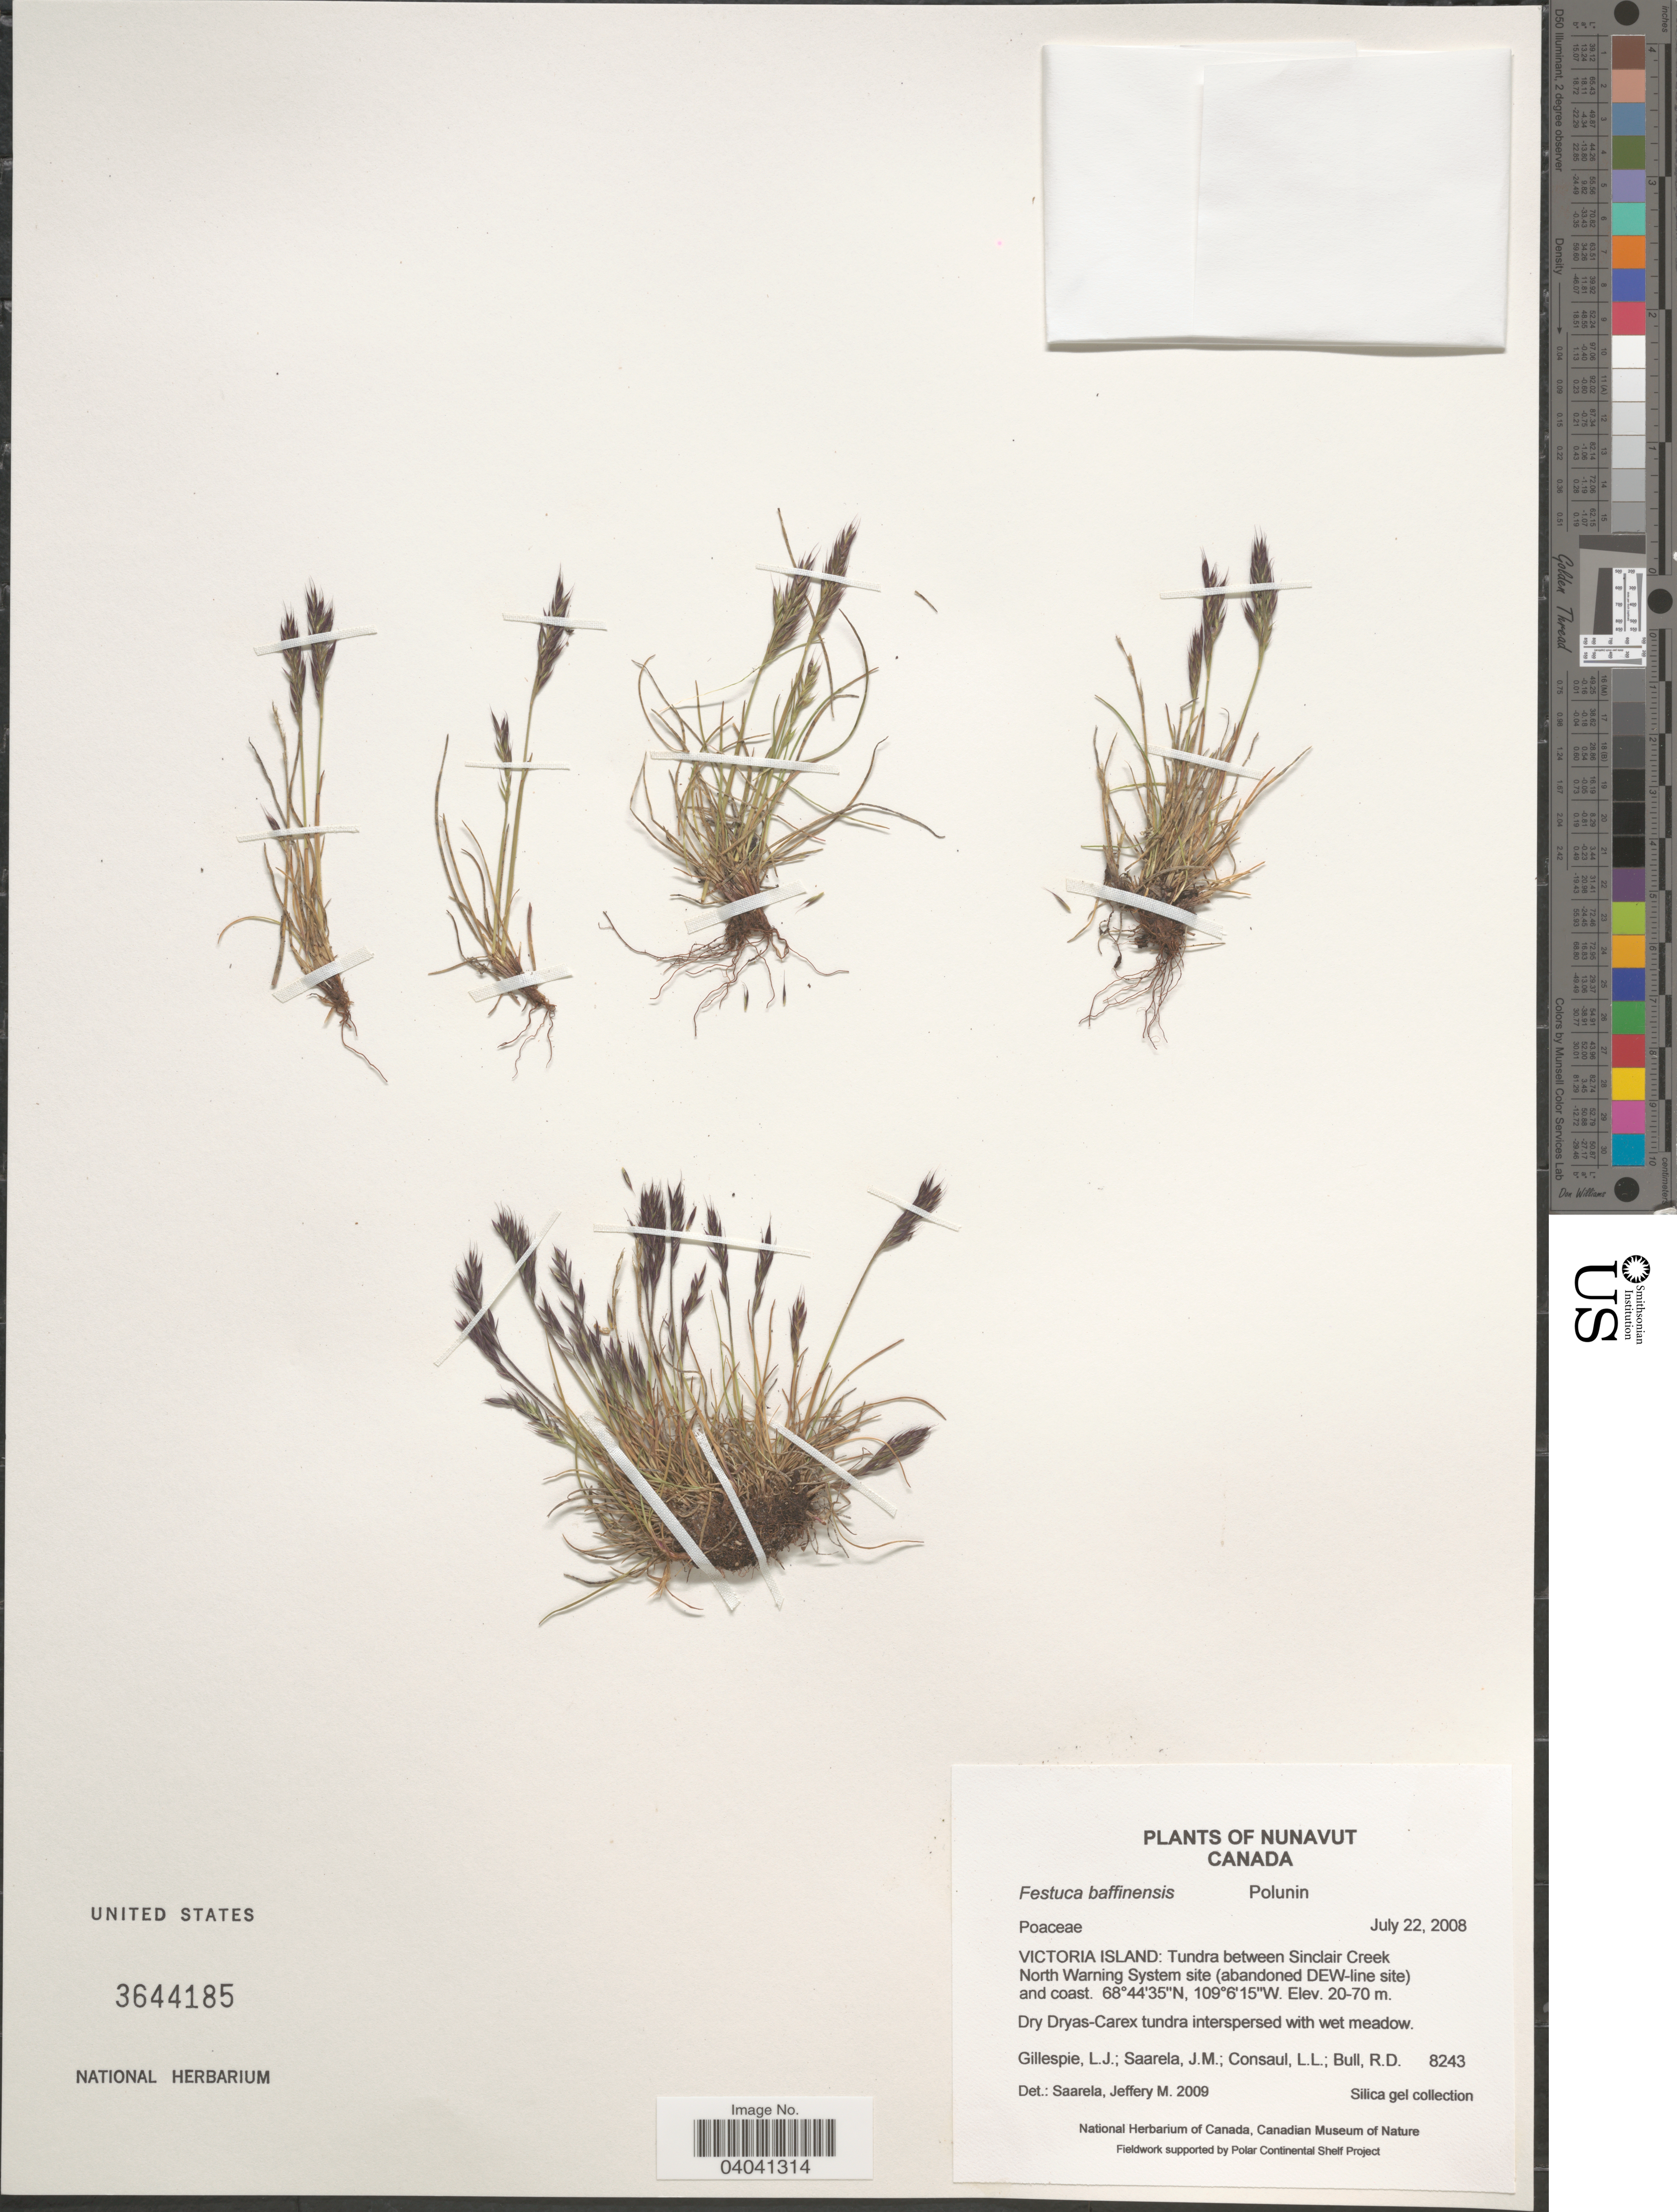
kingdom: Plantae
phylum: Tracheophyta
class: Liliopsida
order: Poales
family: Poaceae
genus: Festuca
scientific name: Festuca baffinensis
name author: Polunin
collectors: L. Gillespie, J. Saarela, L. Consaul & R. Bull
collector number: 8243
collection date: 2008-07-22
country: Canada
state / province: Nunavut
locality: Victoria Island: Tundra between Sinclair Creek North Warning System site (abandoned DEW-line site) and coast.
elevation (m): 20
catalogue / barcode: US 3644185